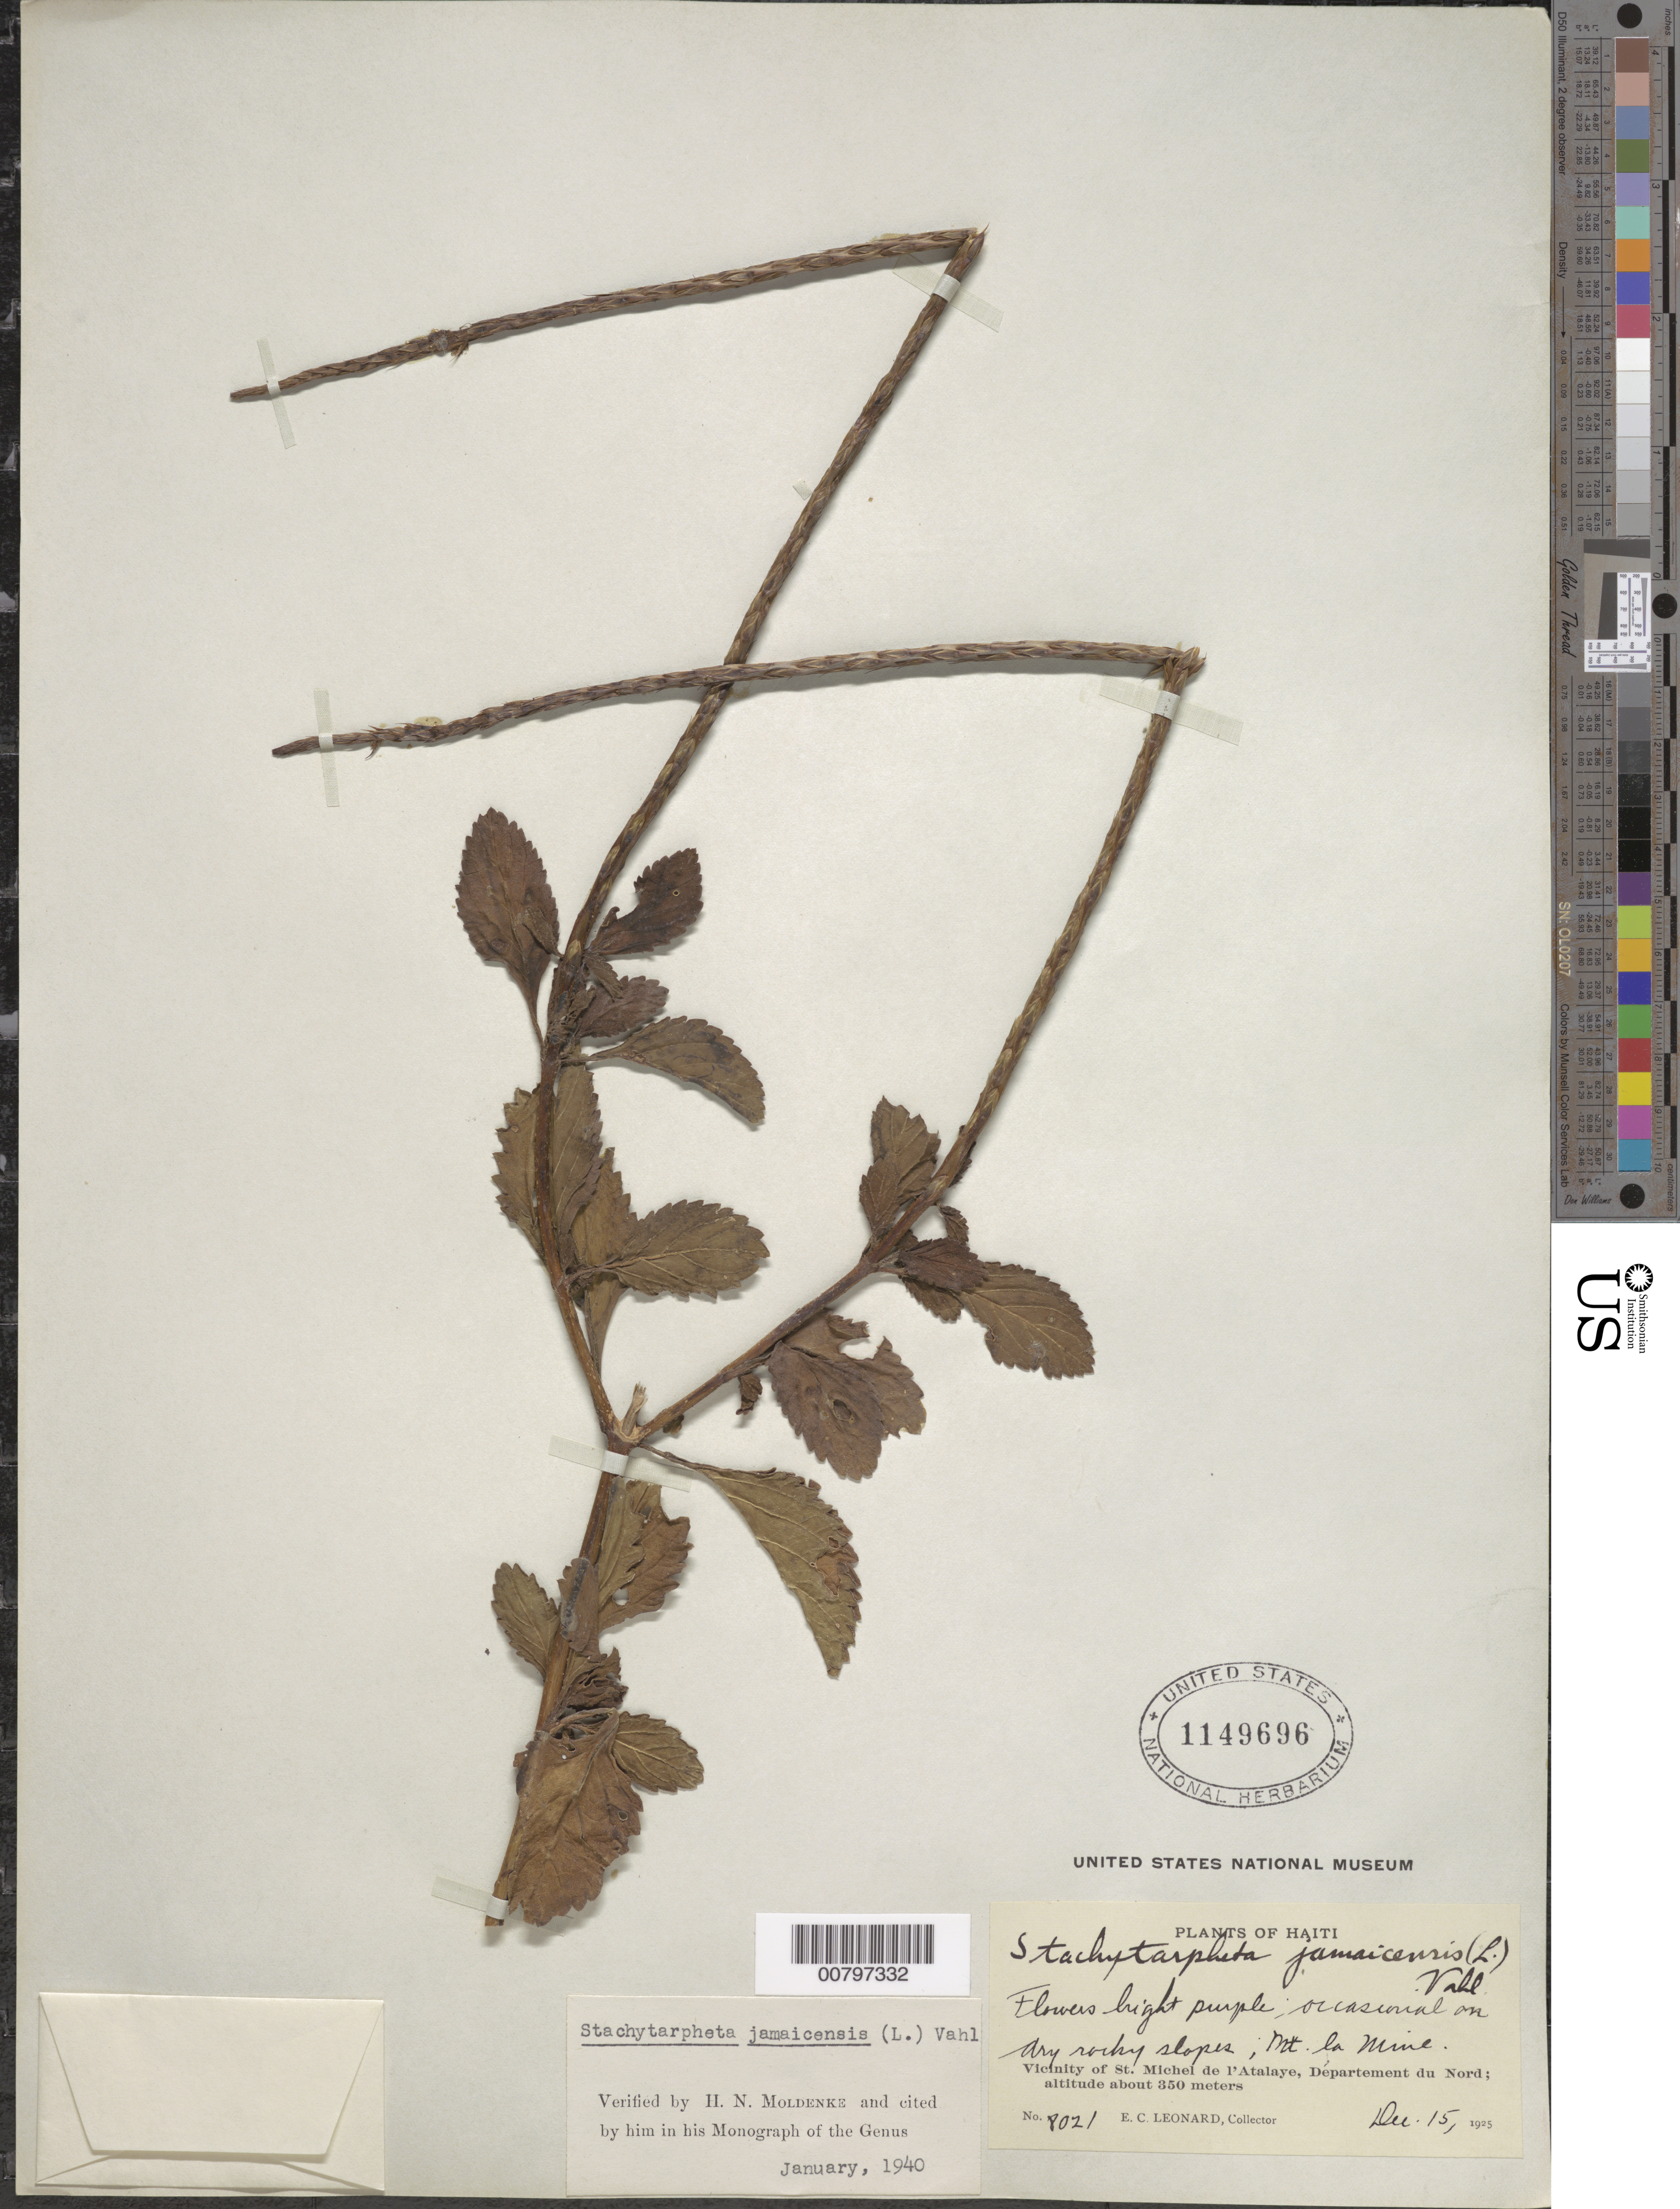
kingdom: Plantae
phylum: Tracheophyta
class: Magnoliopsida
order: Lamiales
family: Verbenaceae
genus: Stachytarpheta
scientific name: Stachytarpheta jamaicensis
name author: (L.) Vahl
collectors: E. C. Leonard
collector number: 8021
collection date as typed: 15 Dec 1925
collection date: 1925-12-15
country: Haiti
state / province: Artibonite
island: Hispaniola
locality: Vicinity of St. Michel de l'Atalaye, Mt. la mine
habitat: Dry rocky slopes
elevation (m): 350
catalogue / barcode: US 1149696